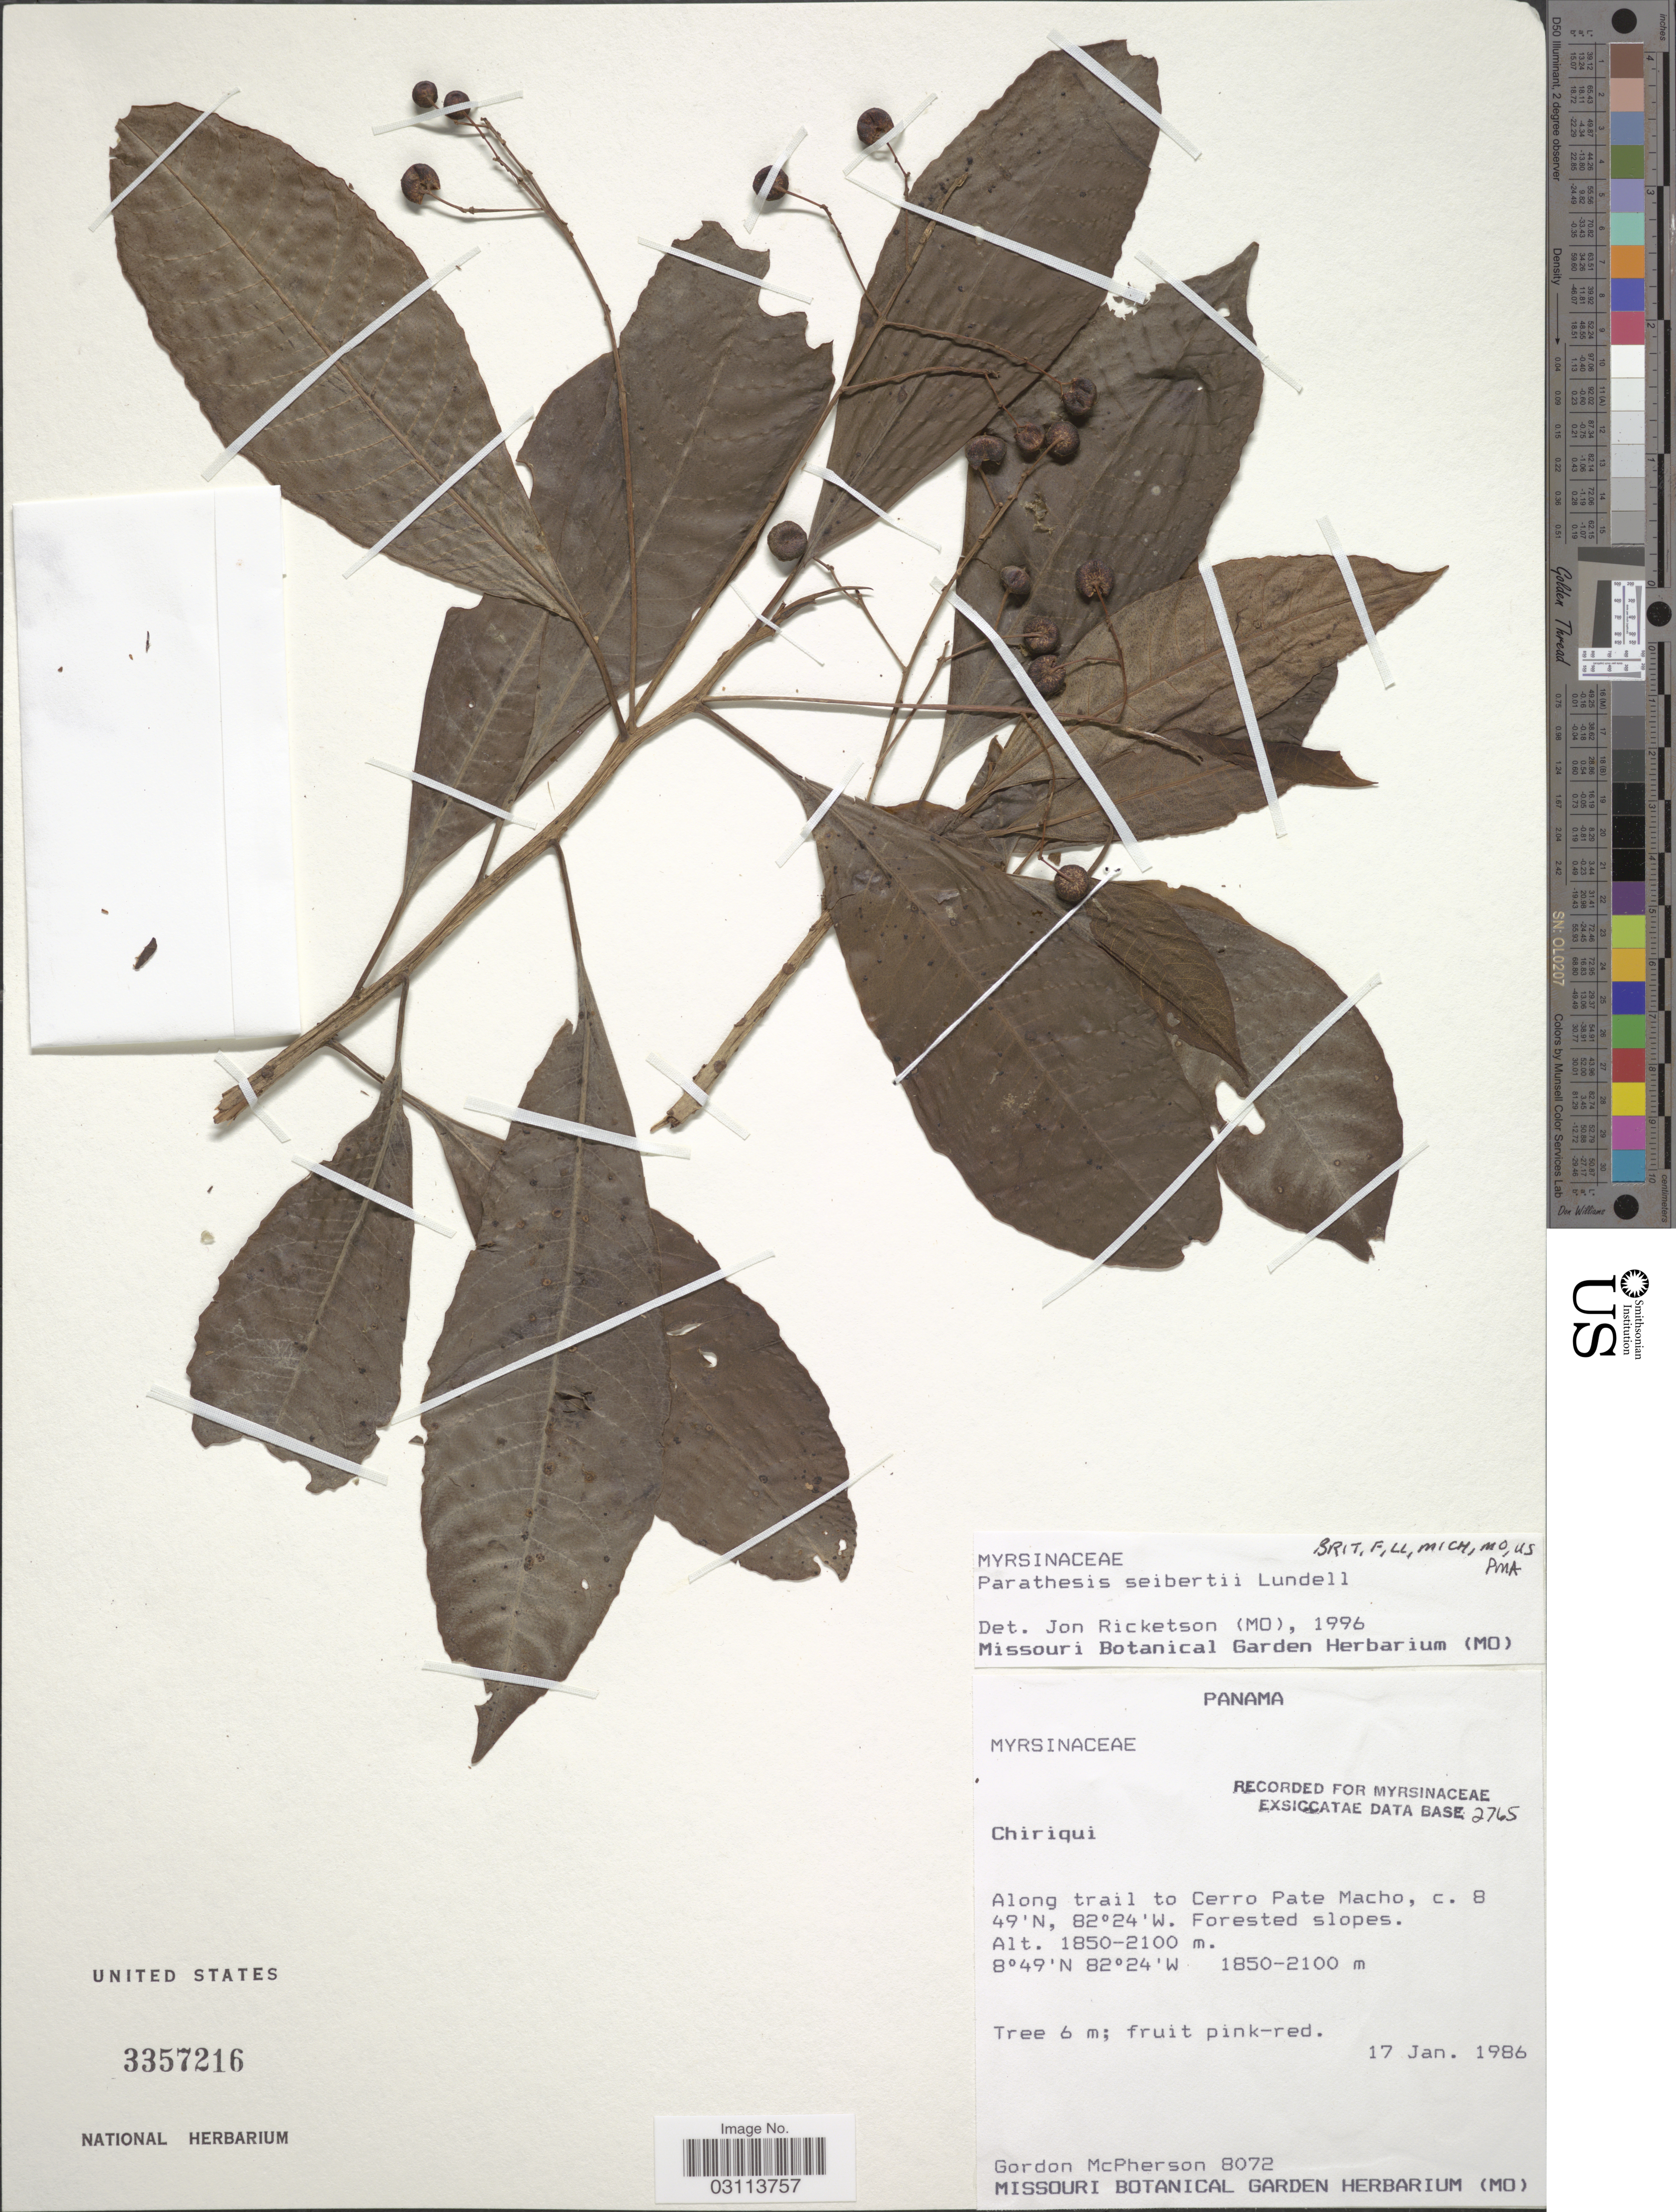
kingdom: Plantae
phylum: Tracheophyta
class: Magnoliopsida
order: Ericales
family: Primulaceae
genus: Parathesis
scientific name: Parathesis seibertii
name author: Lundell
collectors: G. McPherson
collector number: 8072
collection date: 1986-01-17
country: Panama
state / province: Chiriqui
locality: Along trail to Cerro Pate Macho.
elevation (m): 1850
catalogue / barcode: US 3357216